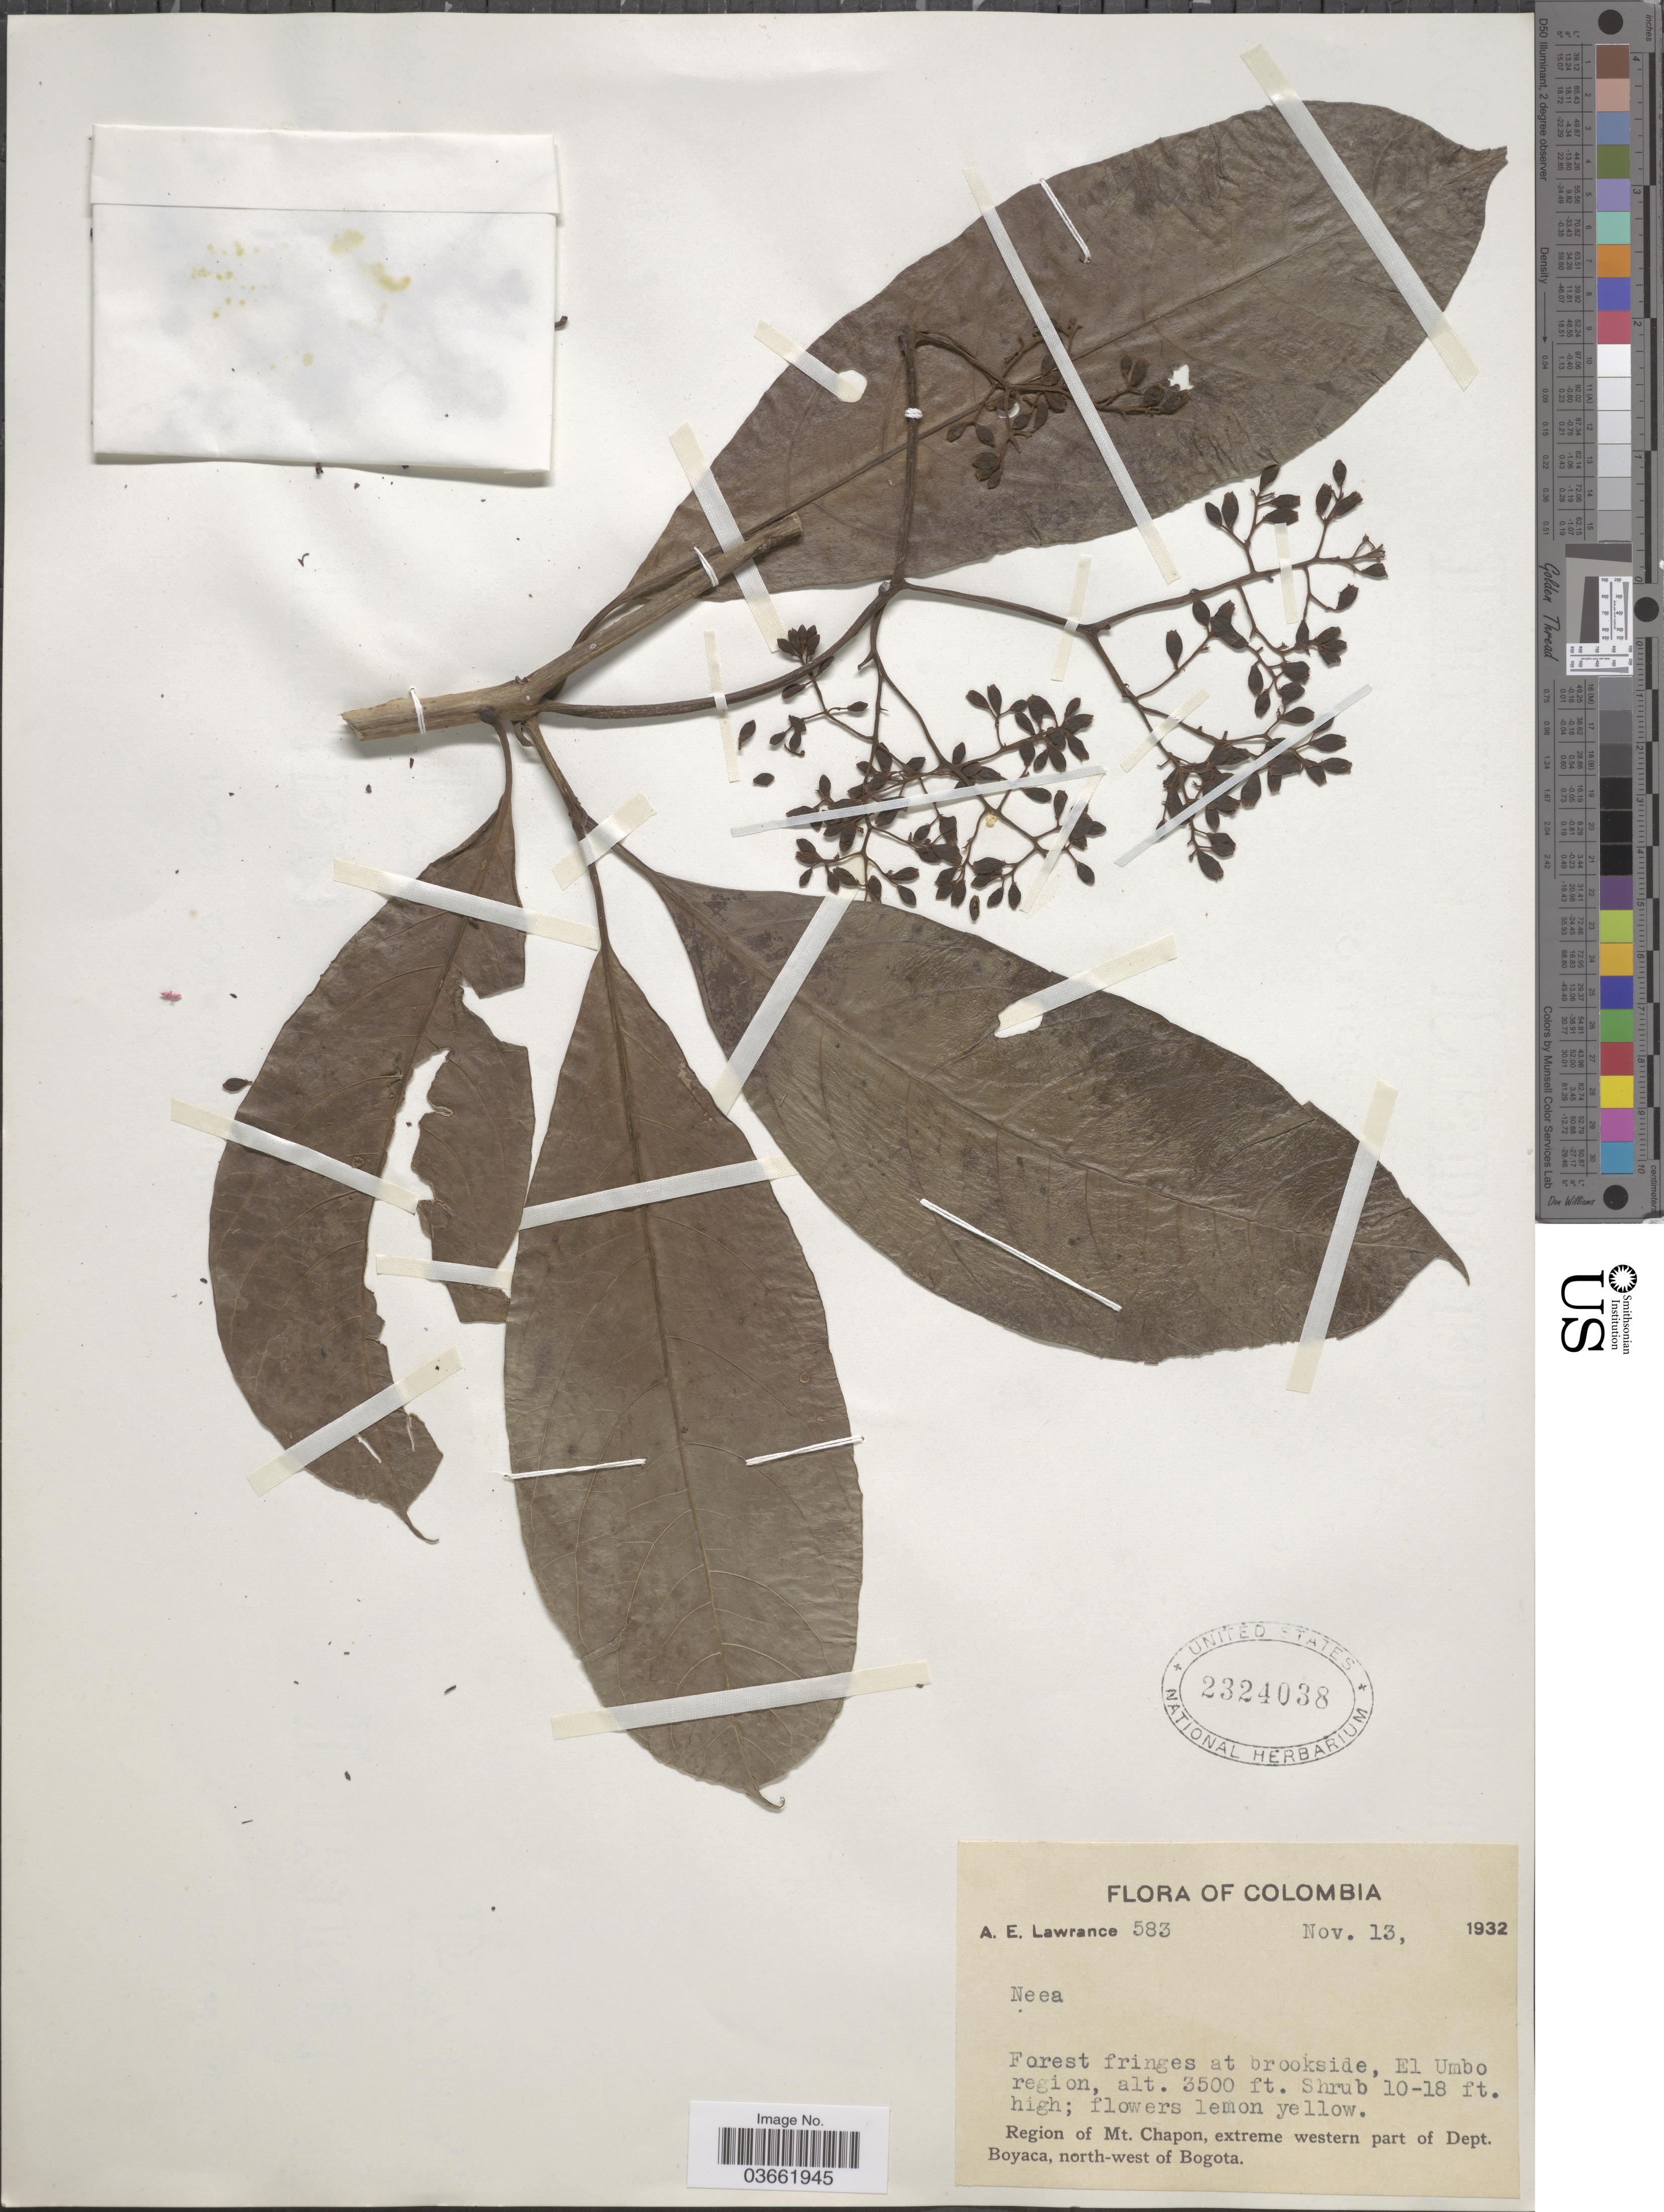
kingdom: Plantae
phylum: Tracheophyta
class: Magnoliopsida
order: Caryophyllales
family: Nyctaginaceae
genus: Neea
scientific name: Neea sp.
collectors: A. Lawrance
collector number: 583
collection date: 1932-11-13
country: Colombia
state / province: Boyacá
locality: Forest fringes at brooksdie, El Umbo region. Region of Mt. Chapon, extreme western part of Dept. Boyaca, north-west of Bogota.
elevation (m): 1067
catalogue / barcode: US 2324038